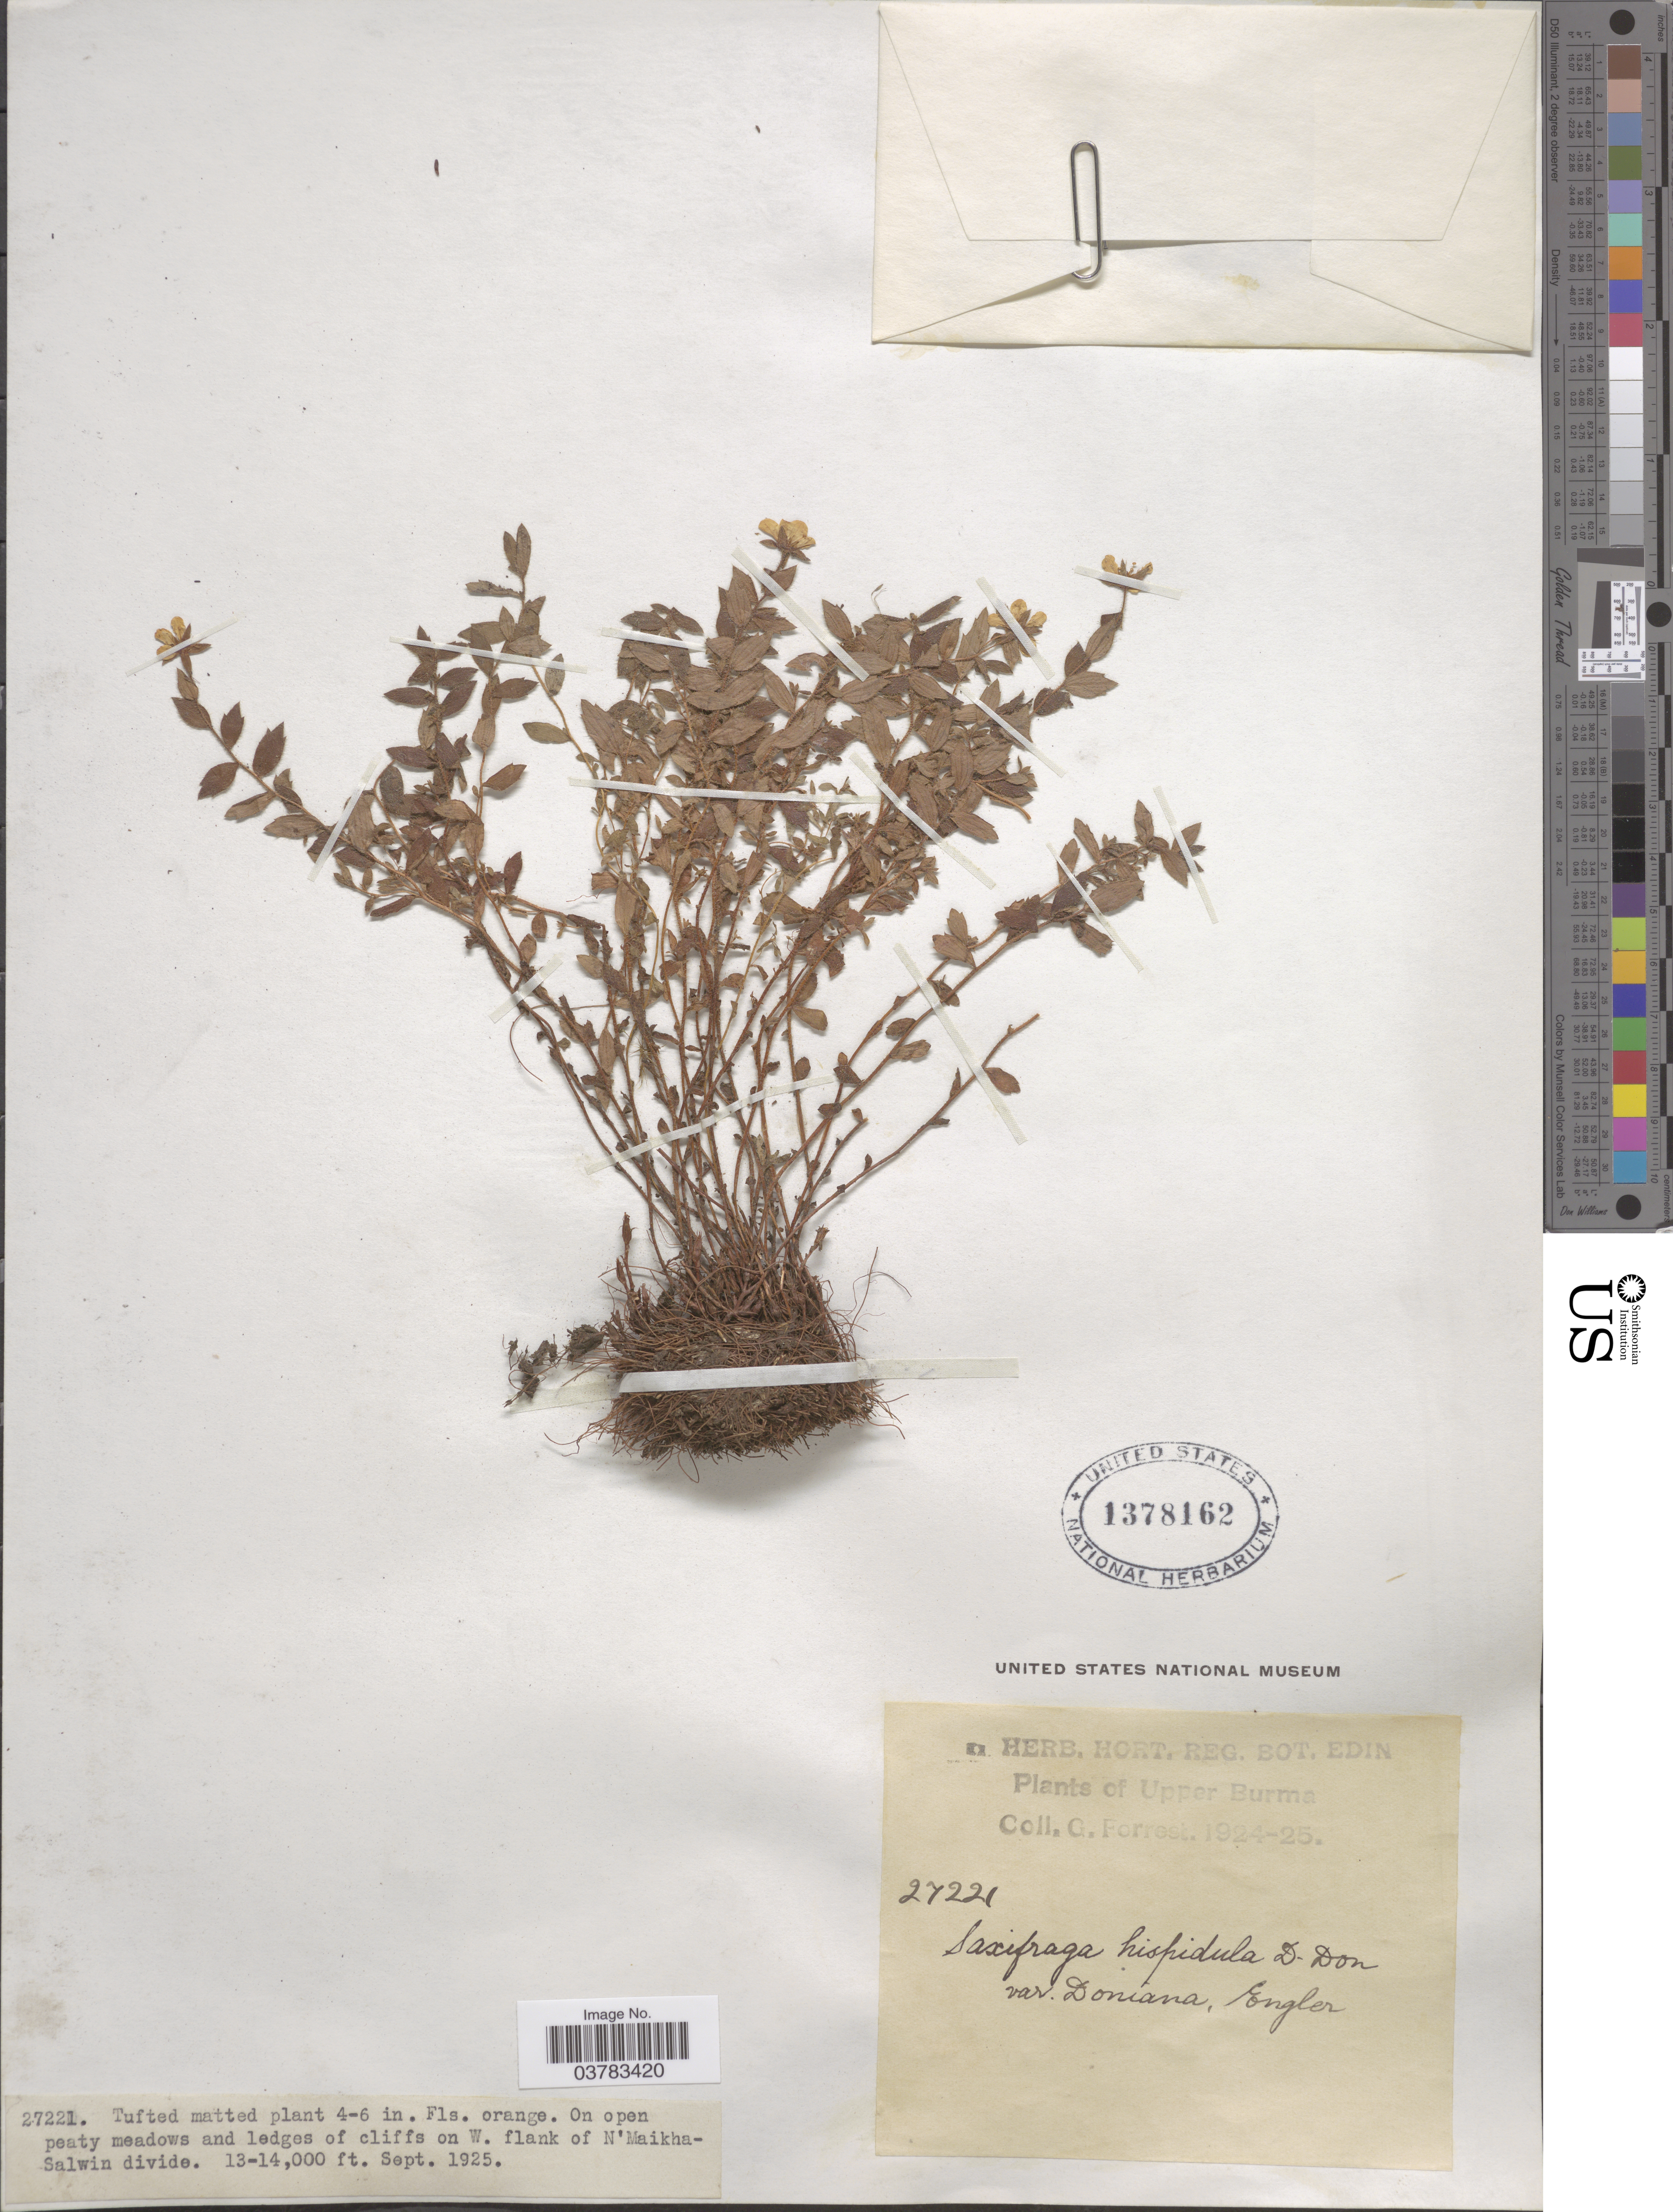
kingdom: Plantae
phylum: Tracheophyta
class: Magnoliopsida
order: Saxifragales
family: Saxifragaceae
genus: Saxifraga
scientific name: Saxifraga hispidula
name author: D. Don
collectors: G. Forrest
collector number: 27221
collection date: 1925-09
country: Myanmar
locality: Upper Burma. On open peaty meadows and ledges of cliffs on W. flank of N'Maikha-Salwin divide.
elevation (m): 3962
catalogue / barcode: US 1378162